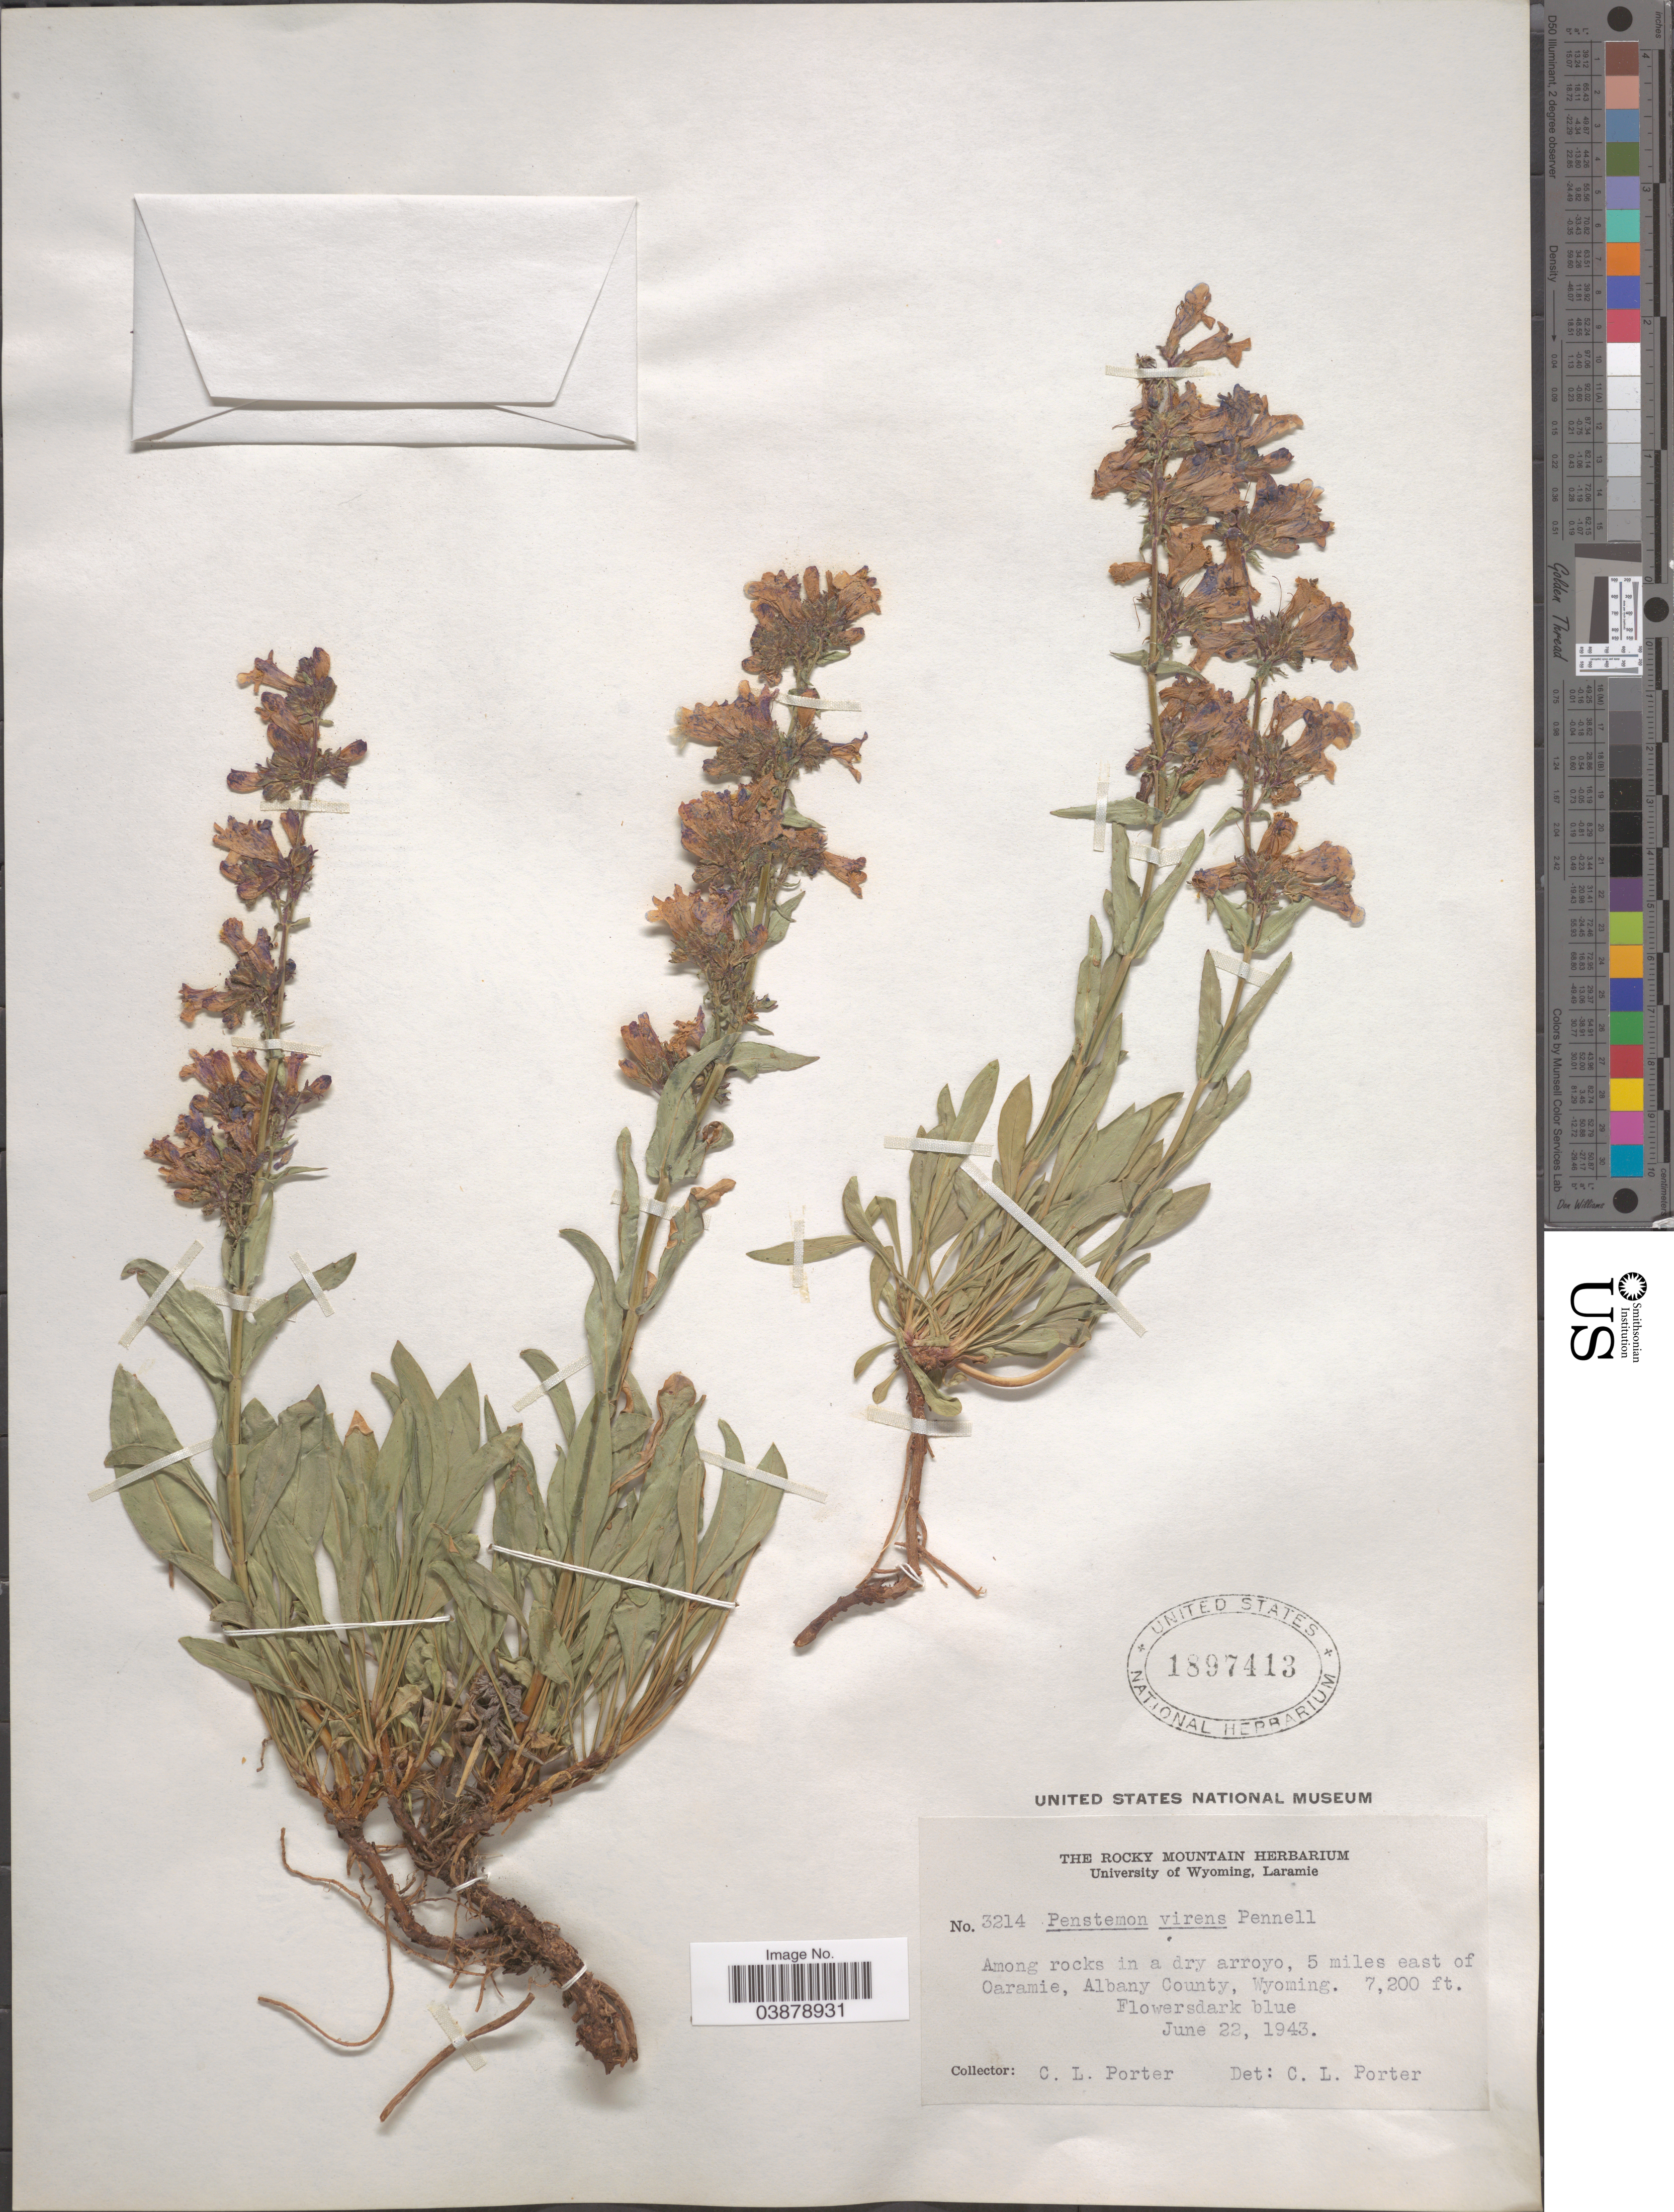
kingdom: Plantae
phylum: Tracheophyta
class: Magnoliopsida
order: Lamiales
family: Plantaginaceae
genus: Penstemon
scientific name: Penstemon virens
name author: Pennell ex Rydb.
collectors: C. L. Porter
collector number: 3214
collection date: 1943-06-22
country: United States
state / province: Wyoming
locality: Among rocks in a dry arroyo, 5 miles east of Oaramie, Albany County.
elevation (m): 2195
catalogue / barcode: US 1897413